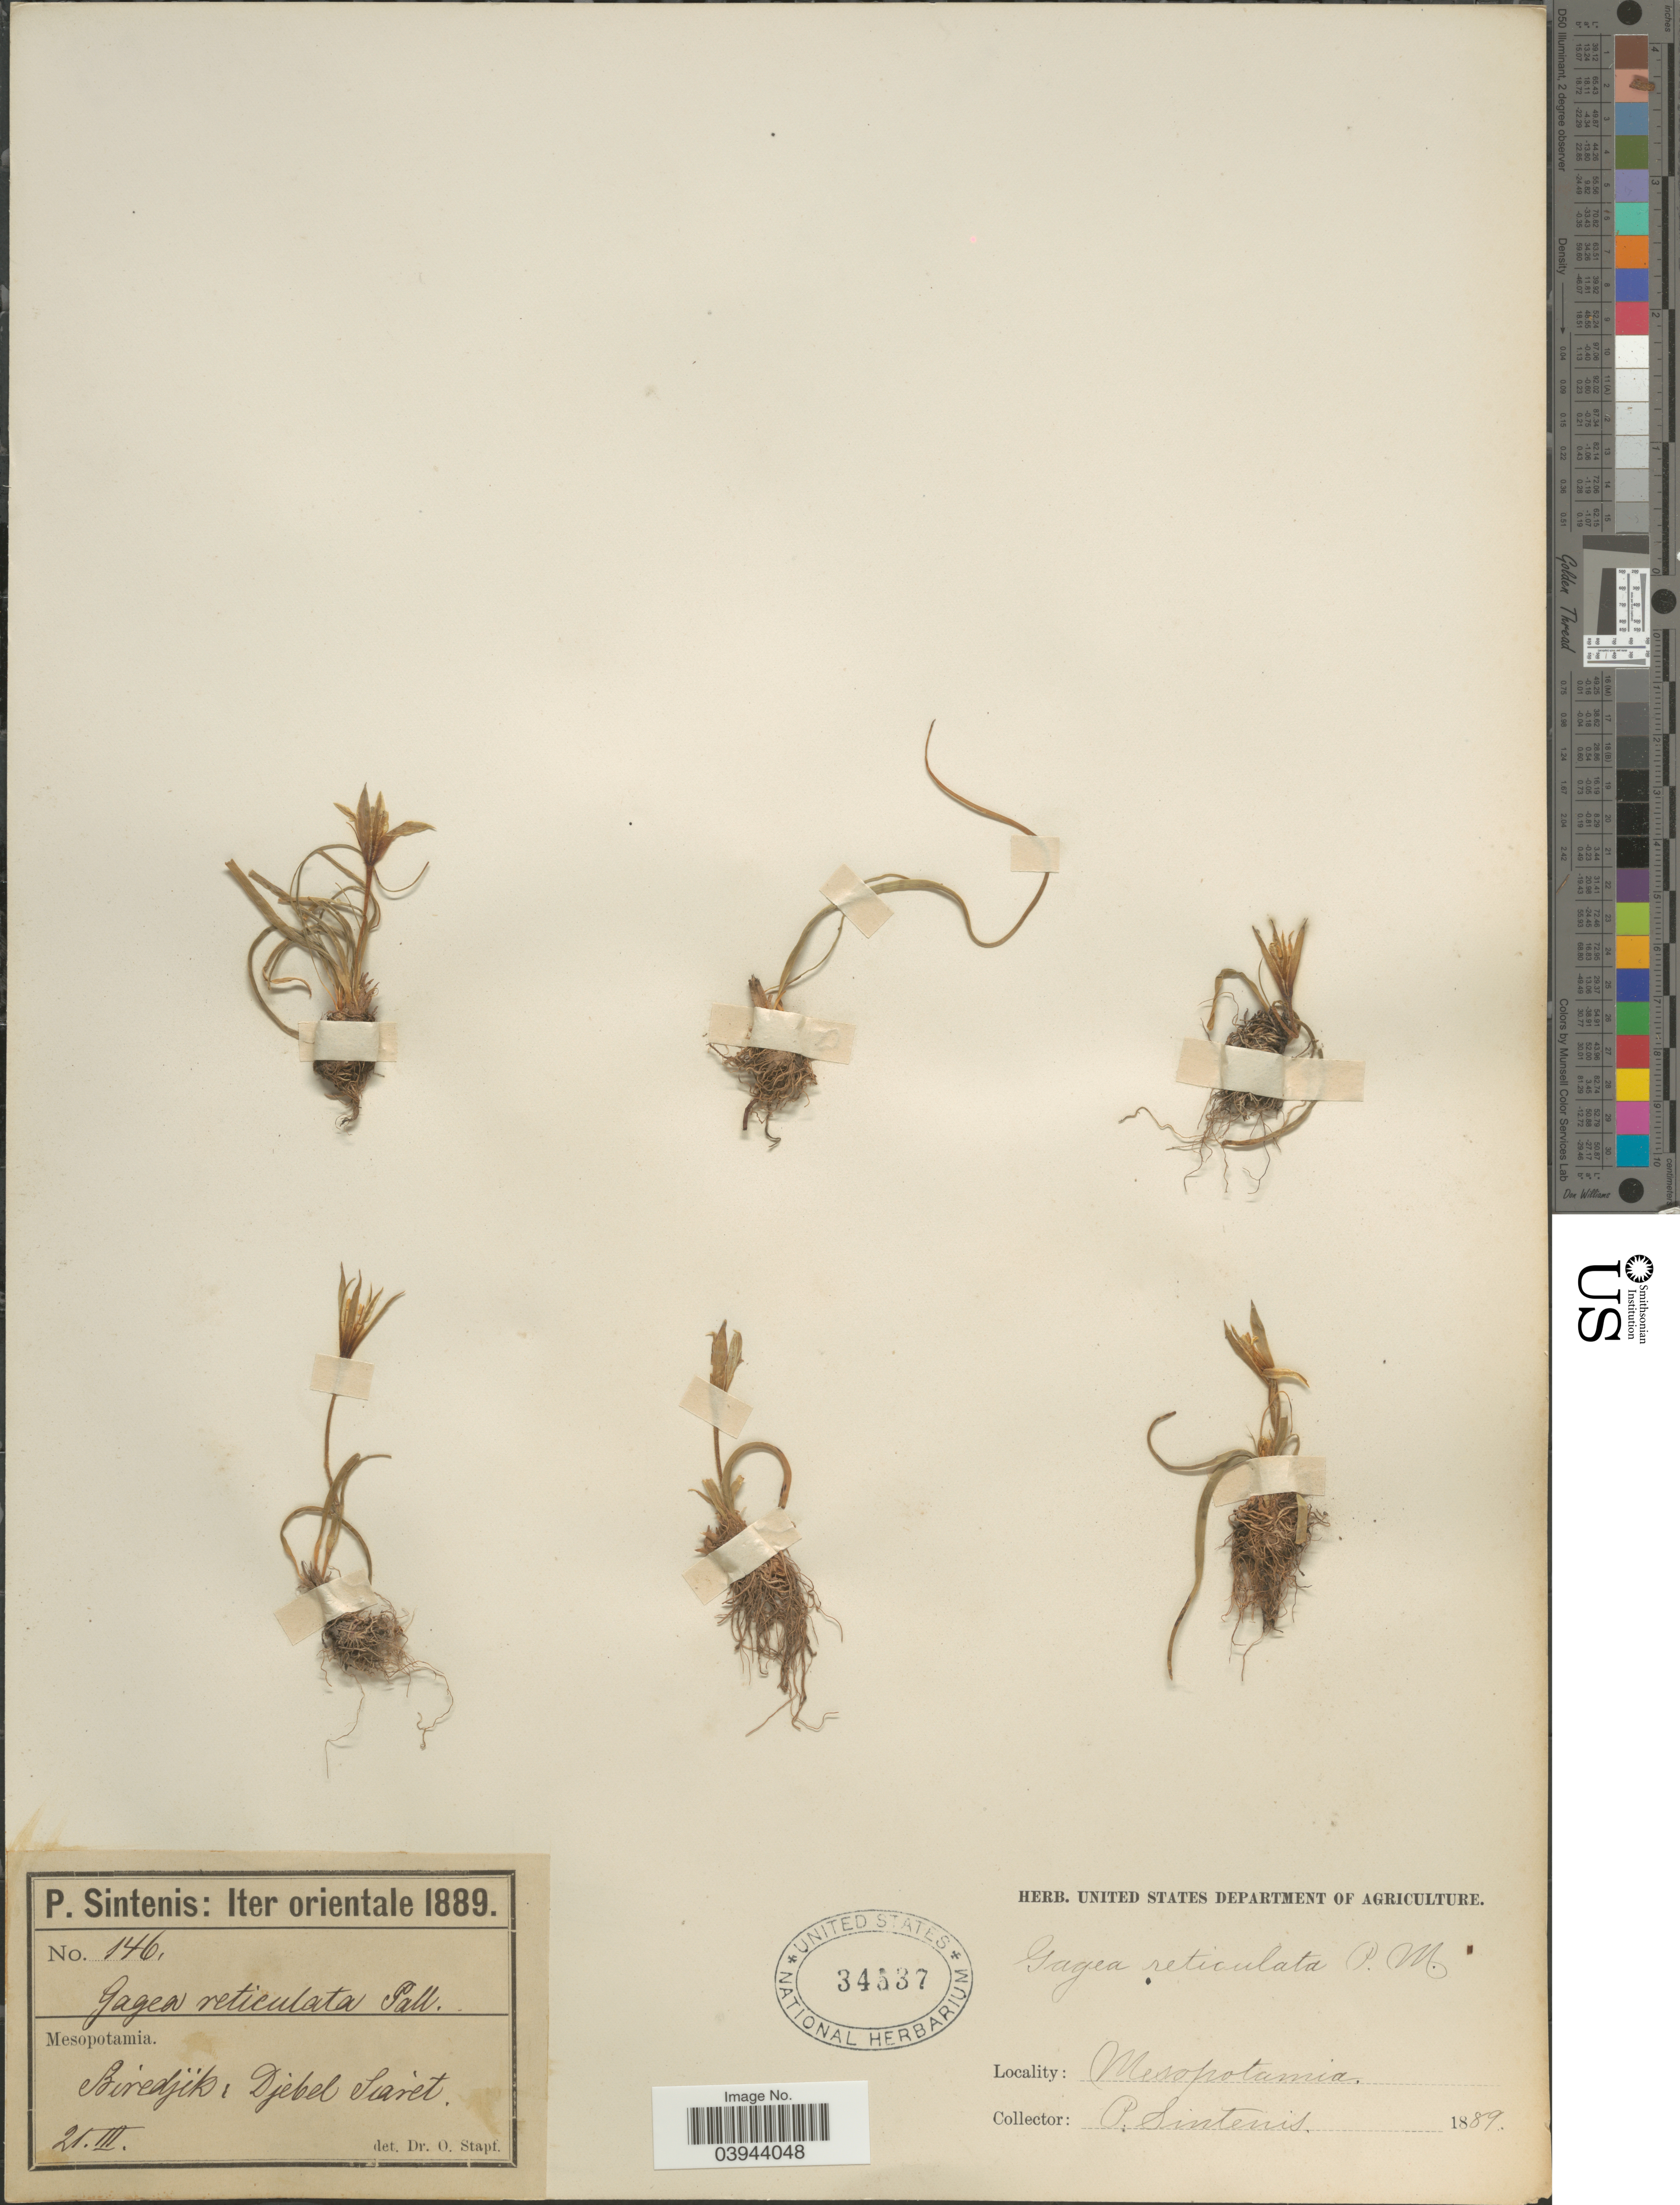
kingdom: Plantae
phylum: Tracheophyta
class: Liliopsida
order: Liliales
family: Liliaceae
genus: Gagea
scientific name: Gagea reticulata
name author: (Pall.) Schult. & Schult. f.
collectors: P. Sintenis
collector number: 146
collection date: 1889-03-21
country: Turkey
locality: Iter orientale. Mesopotamia. Biredjik, Djebel Siaret.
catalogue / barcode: US 34537